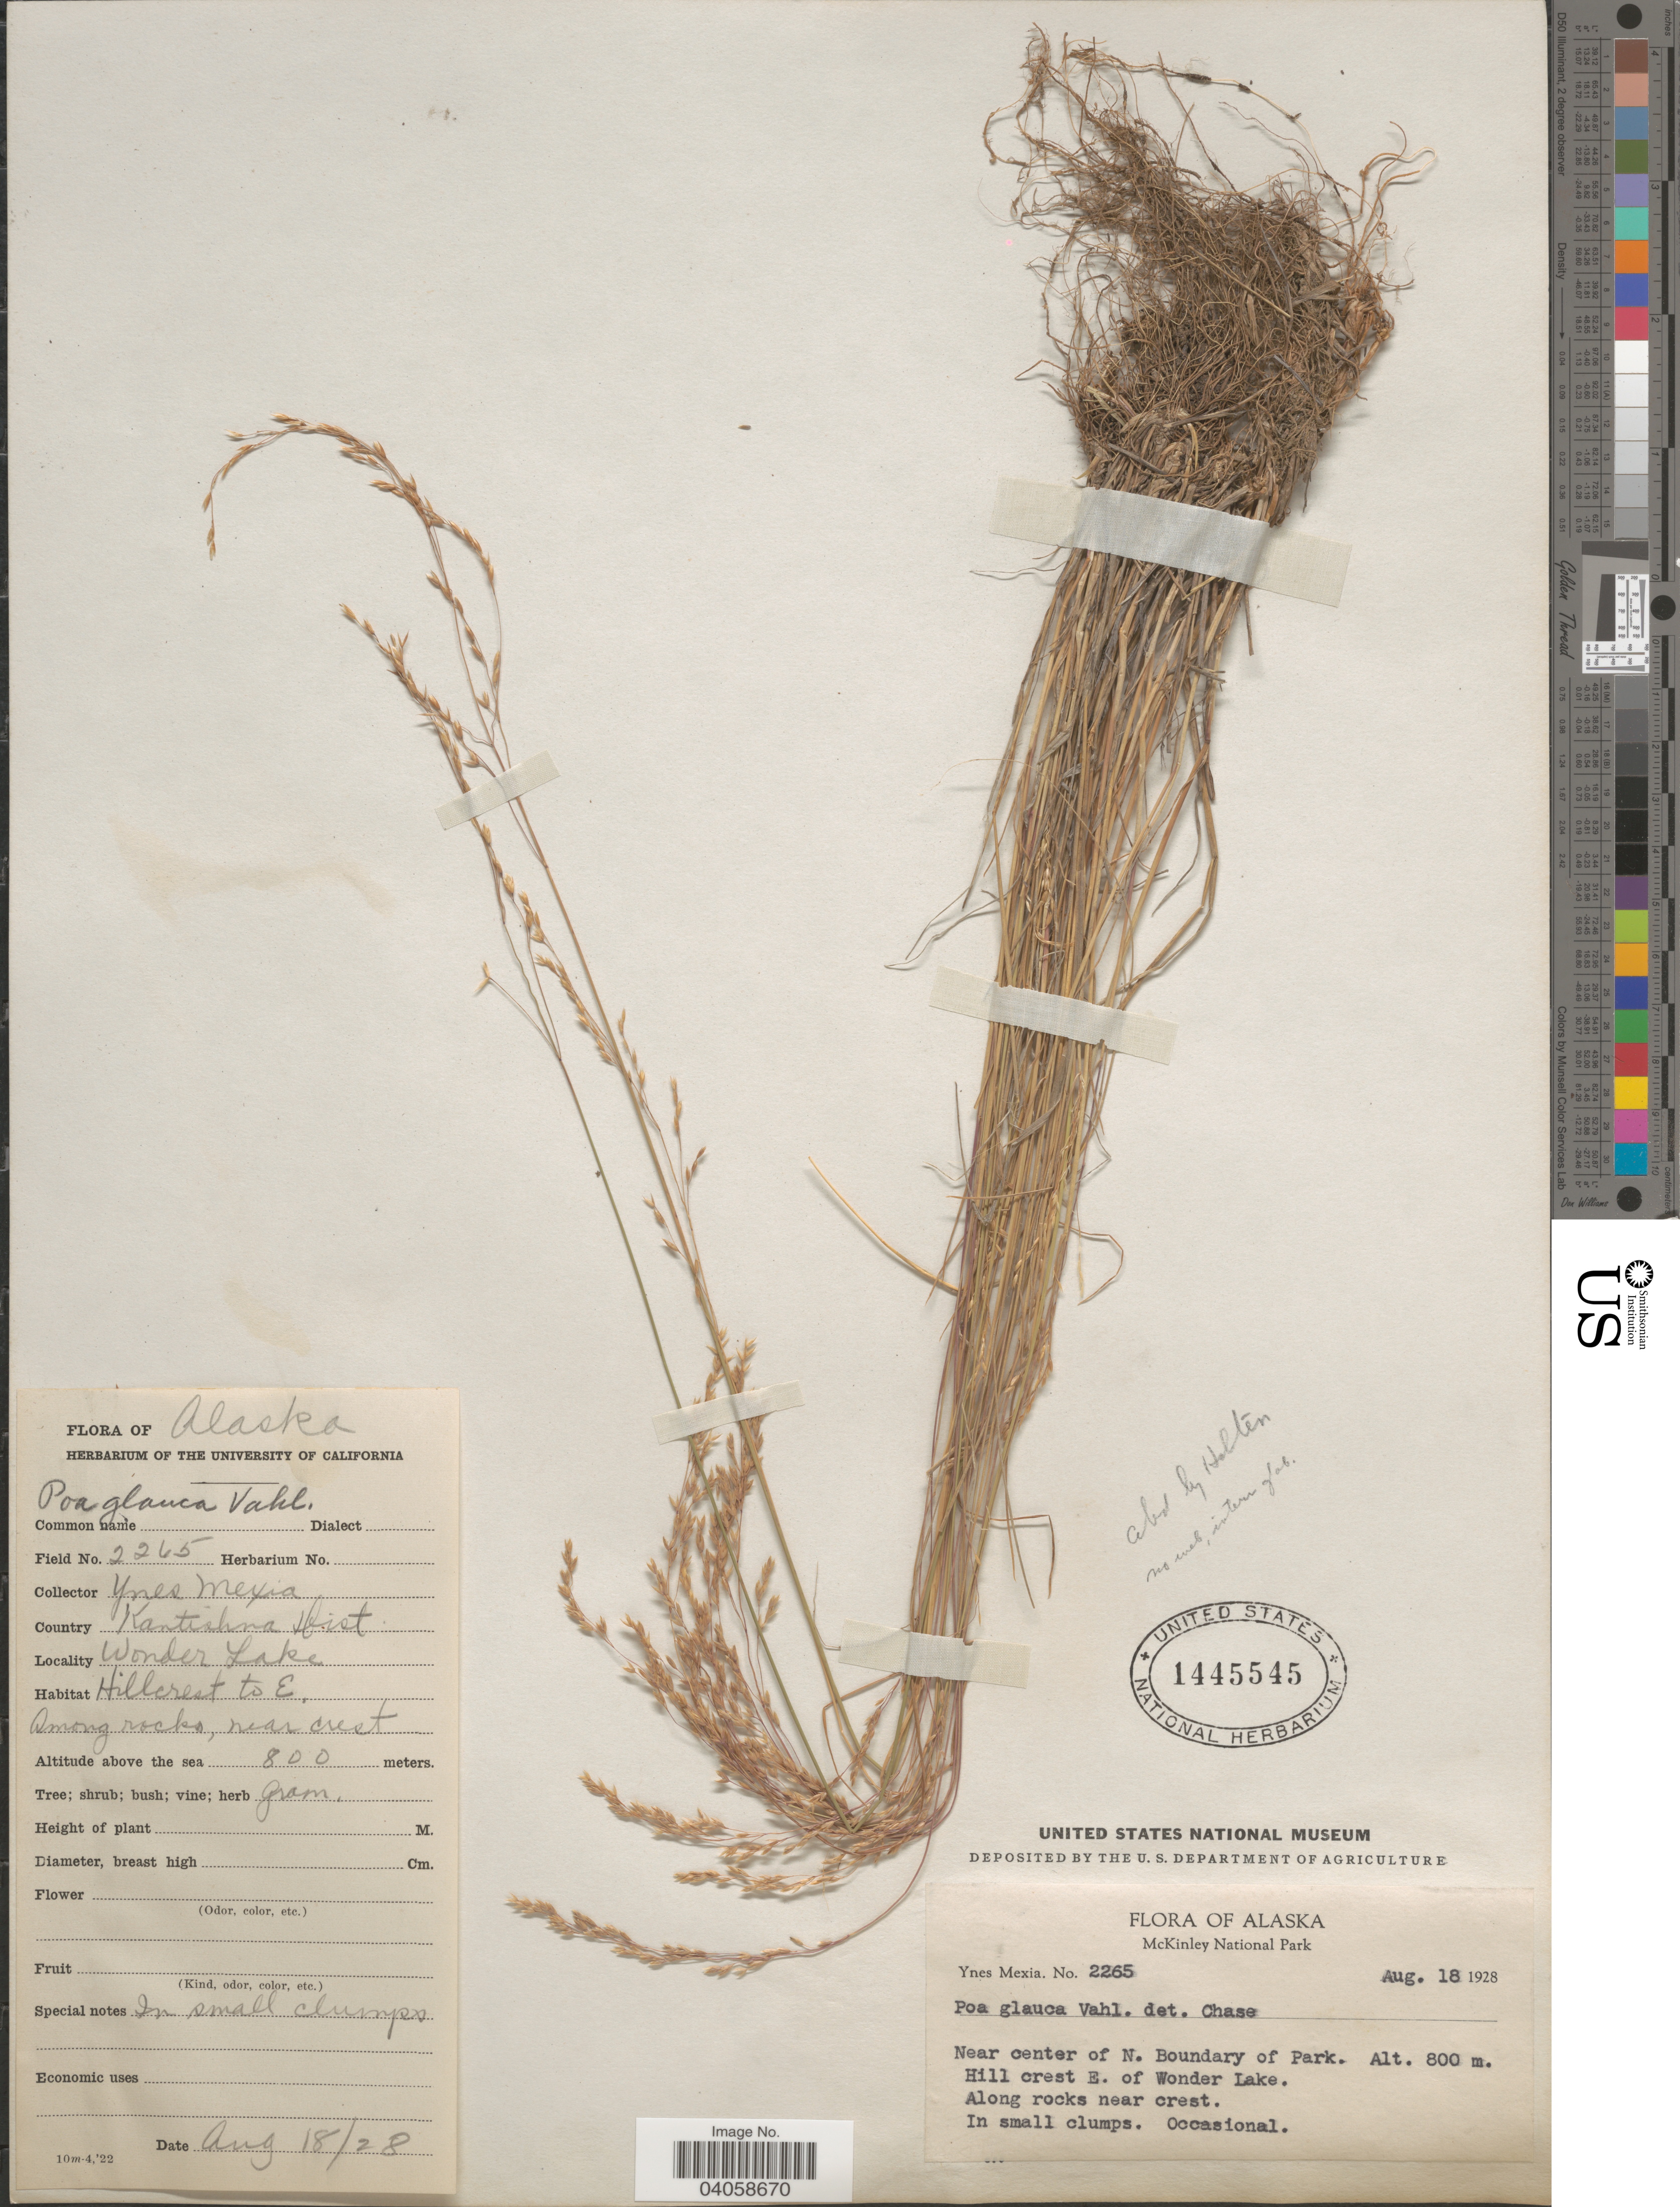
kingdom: Plantae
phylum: Tracheophyta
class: Liliopsida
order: Poales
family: Poaceae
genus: Poa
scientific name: Poa glauca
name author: Vahl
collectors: Y. Mexia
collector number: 2265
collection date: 1928-08-18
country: United States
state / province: Alaska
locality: Country Kantishra Dist. Wonder Lake. Hillcrest to E. McKinley National Park. Near center of N. Boundary of Park. Hill crest E. of Wonder Lake. Along rocks near crest.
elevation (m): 800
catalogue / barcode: US 1445545